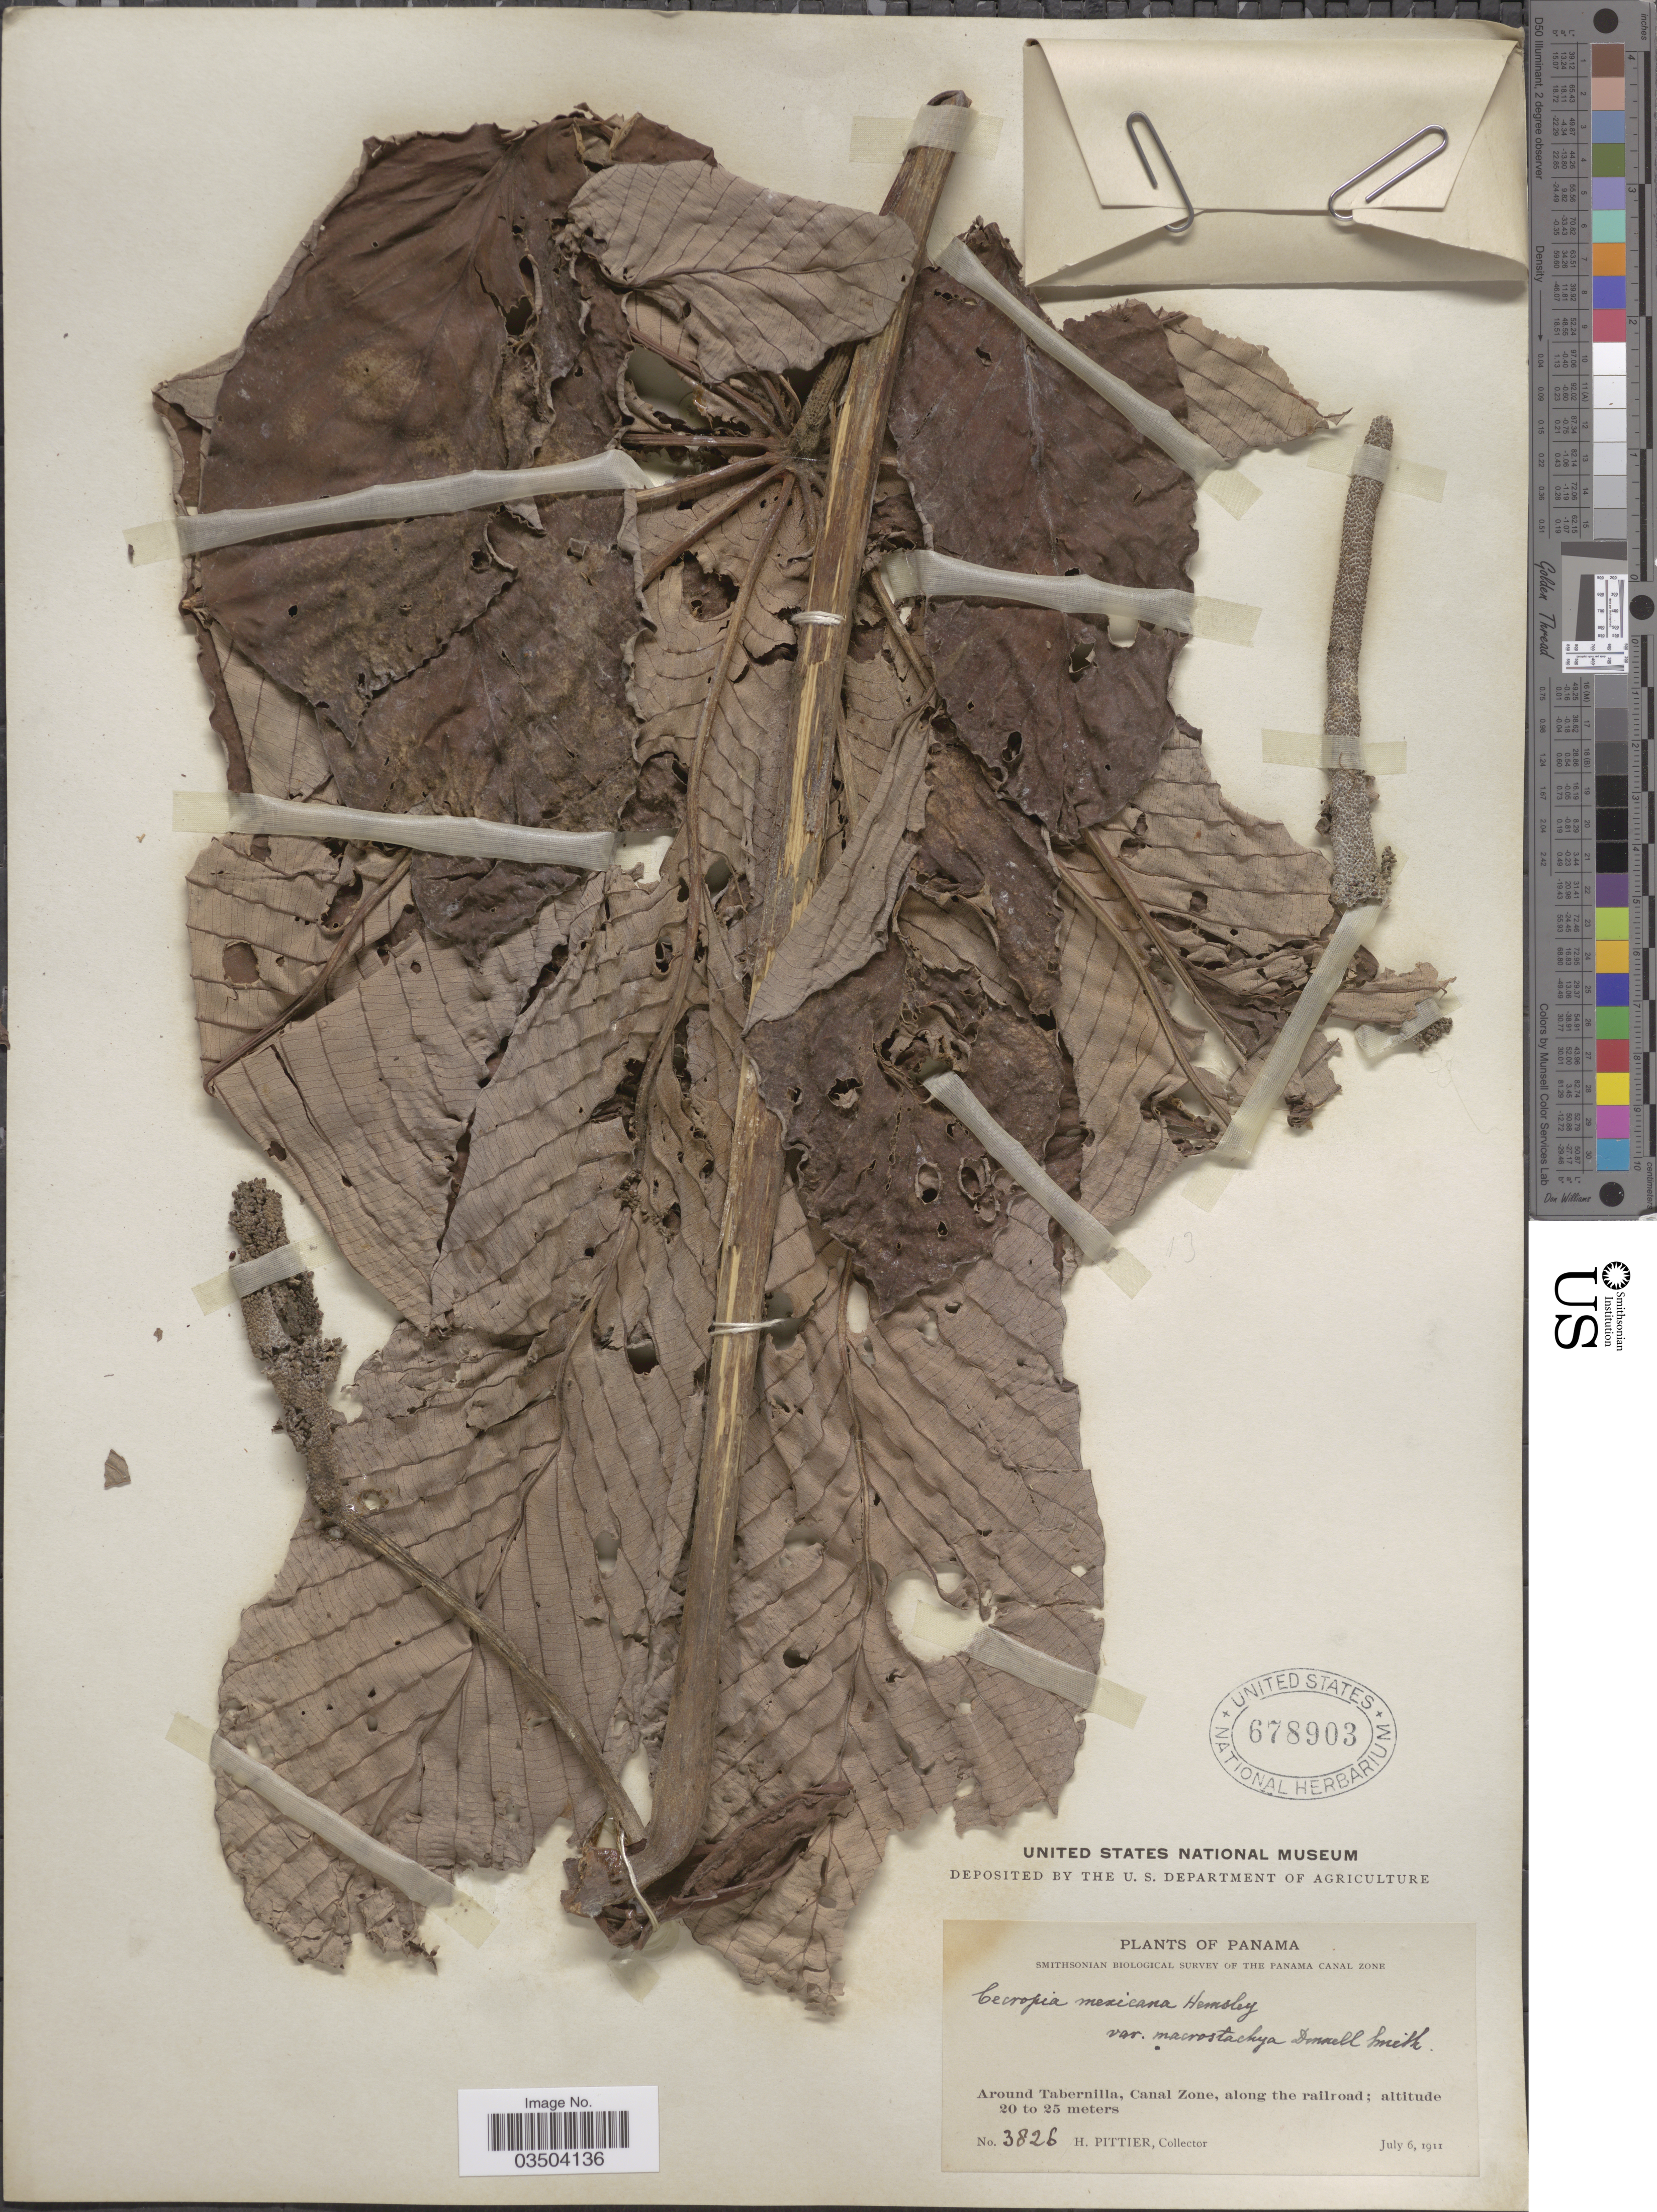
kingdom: Plantae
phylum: Tracheophyta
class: Magnoliopsida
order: Rosales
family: Urticaceae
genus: Cecropia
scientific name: Cecropia obtusifolia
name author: Bertol.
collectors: H. F. Pittier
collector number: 3826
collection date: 1911-07-06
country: Panama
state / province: Colón / Panamá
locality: Around Tabernilla, Canal Zone, along the railroad.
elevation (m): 20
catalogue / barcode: US 678903